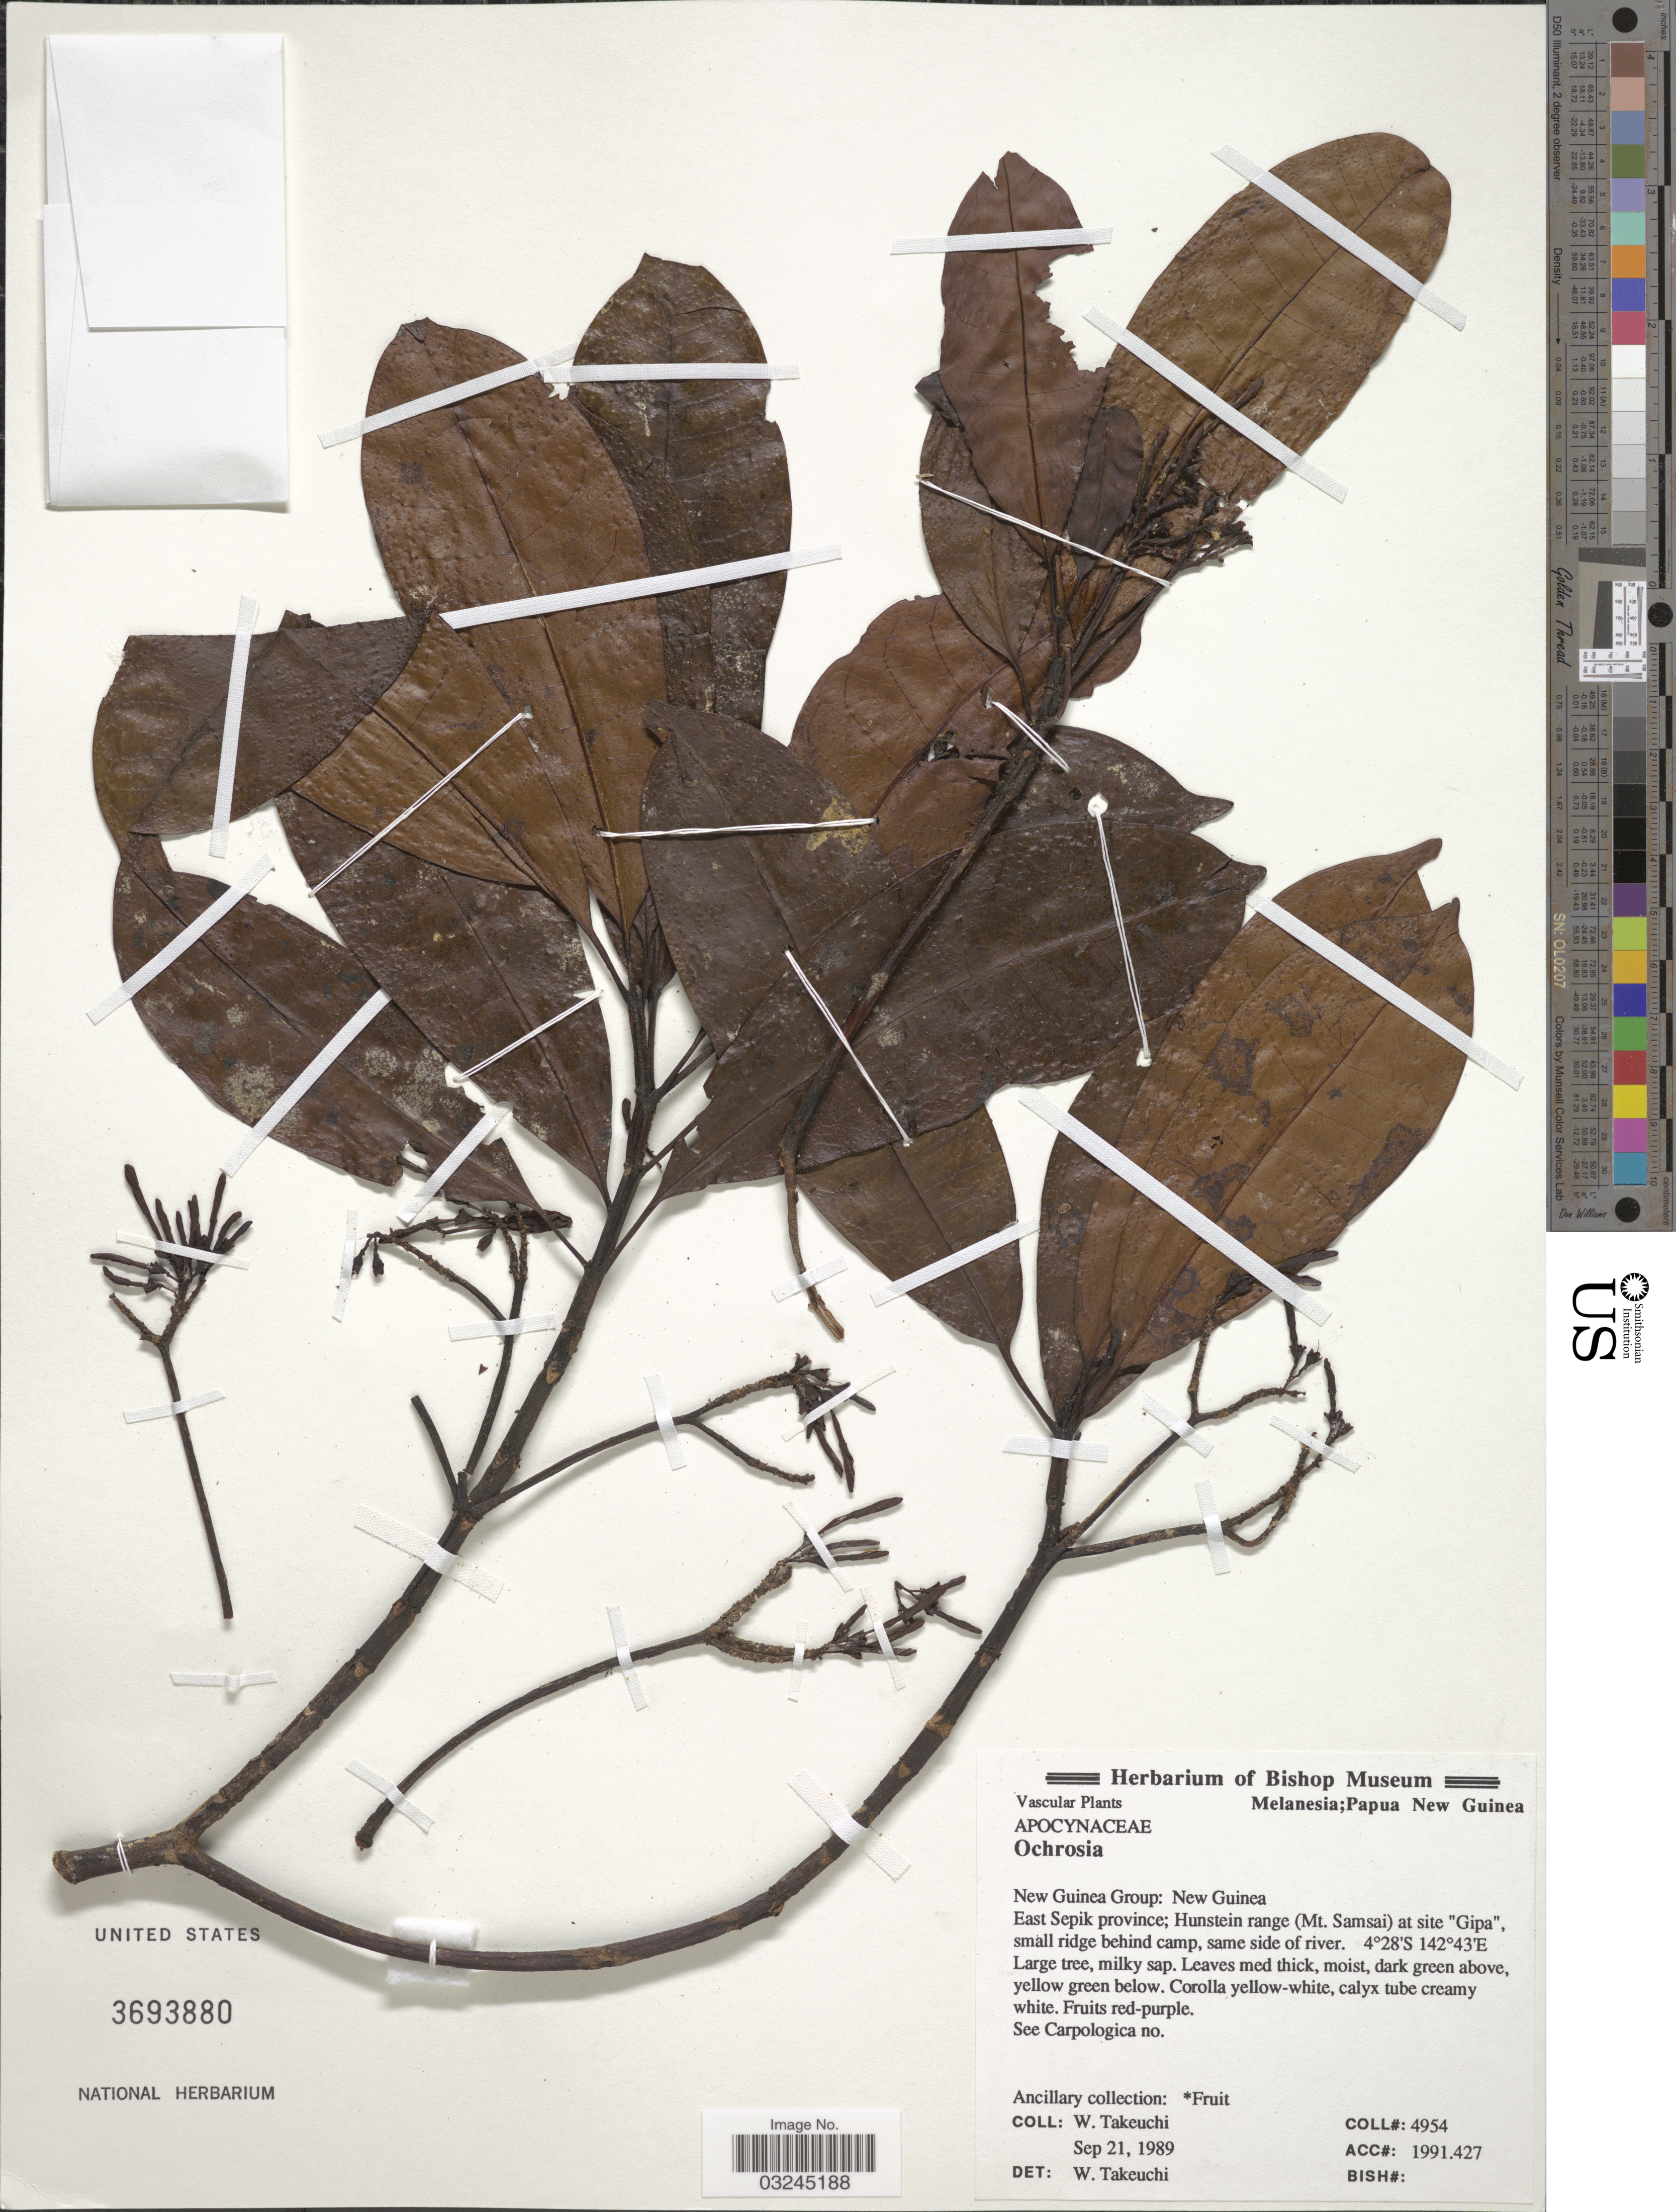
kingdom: Plantae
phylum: Tracheophyta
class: Magnoliopsida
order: Gentianales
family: Apocynaceae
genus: Ochrosia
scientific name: Ochrosia sp.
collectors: W. Takeuchi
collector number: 4954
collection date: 1989-09-21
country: Papua New Guinea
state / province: East Sepik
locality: Melanesia. New Guinea Group: New Guinea. Hunstein range (Mt. Samsai) at site "Gipa" small ridge behind camp, same side of river.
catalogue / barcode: US 3693880